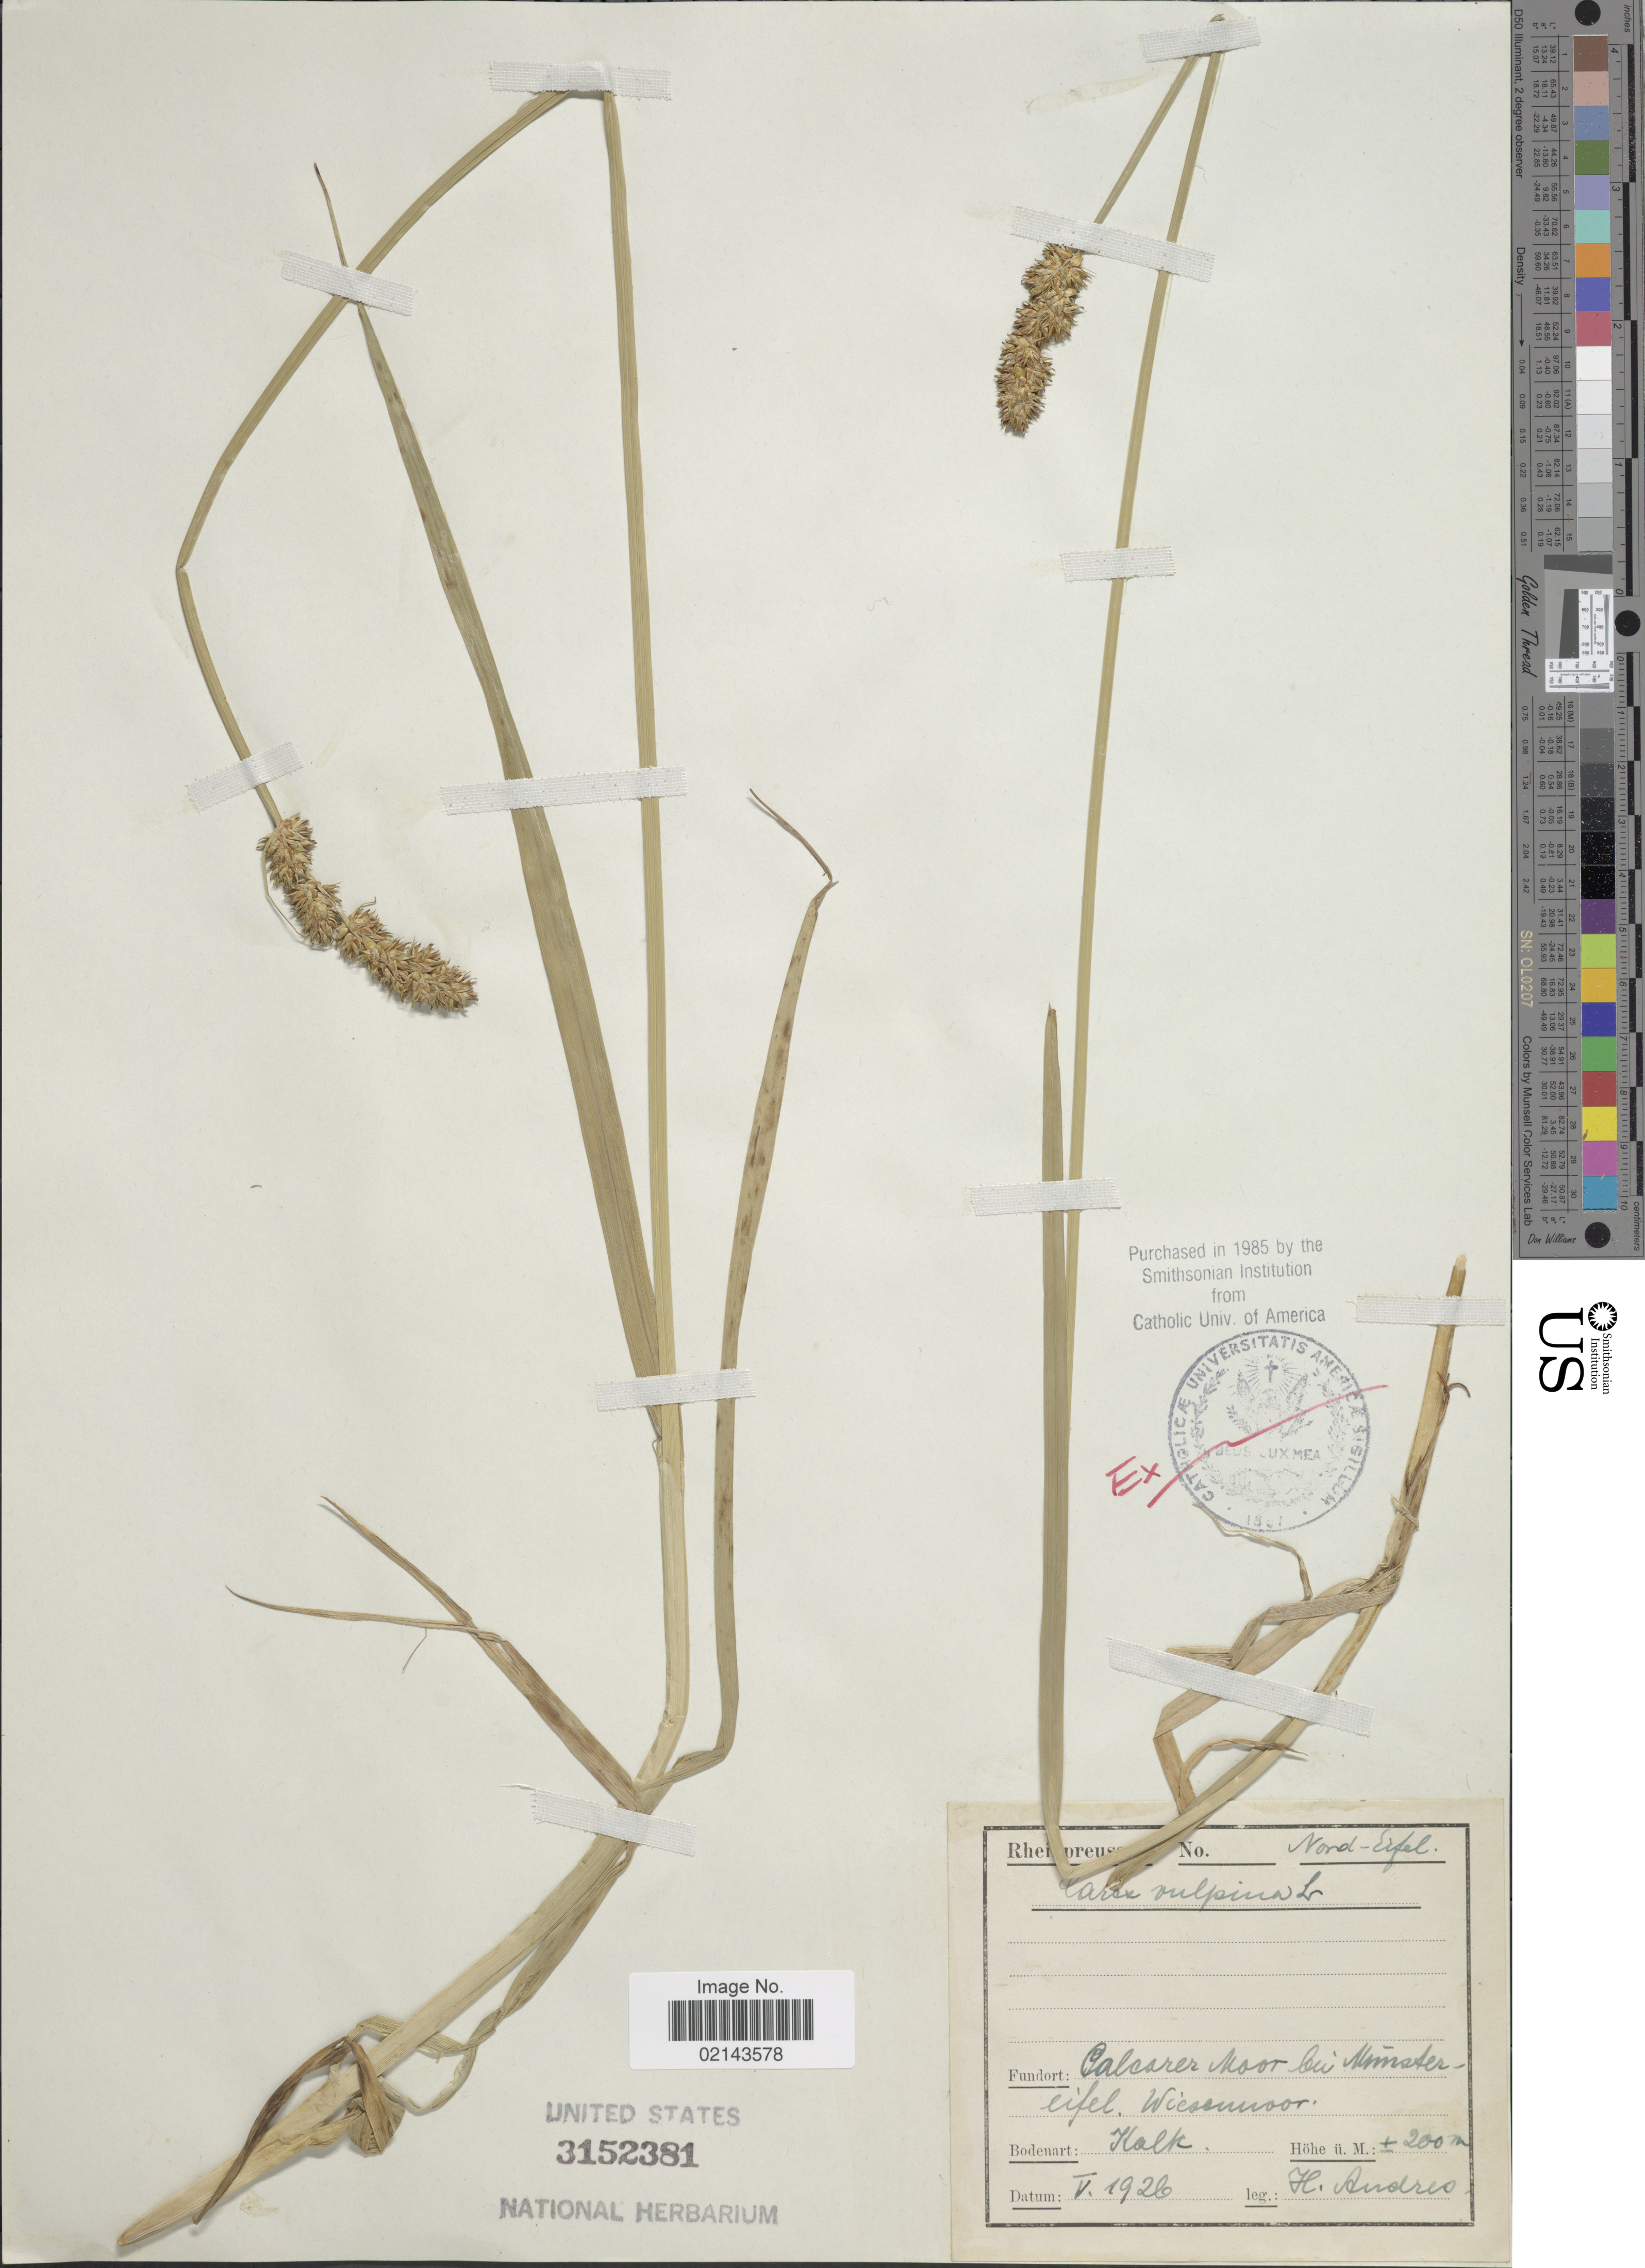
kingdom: Plantae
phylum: Tracheophyta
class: Liliopsida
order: Poales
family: Cyperaceae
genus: Carex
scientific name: Carex vulpina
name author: L.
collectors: H. Andres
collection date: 1926-05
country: Germany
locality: Nord-Eifel, Calcarer Moor bei [illegible text]eifel, Wiesennoor[interpreted]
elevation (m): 200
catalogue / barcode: US 3152381